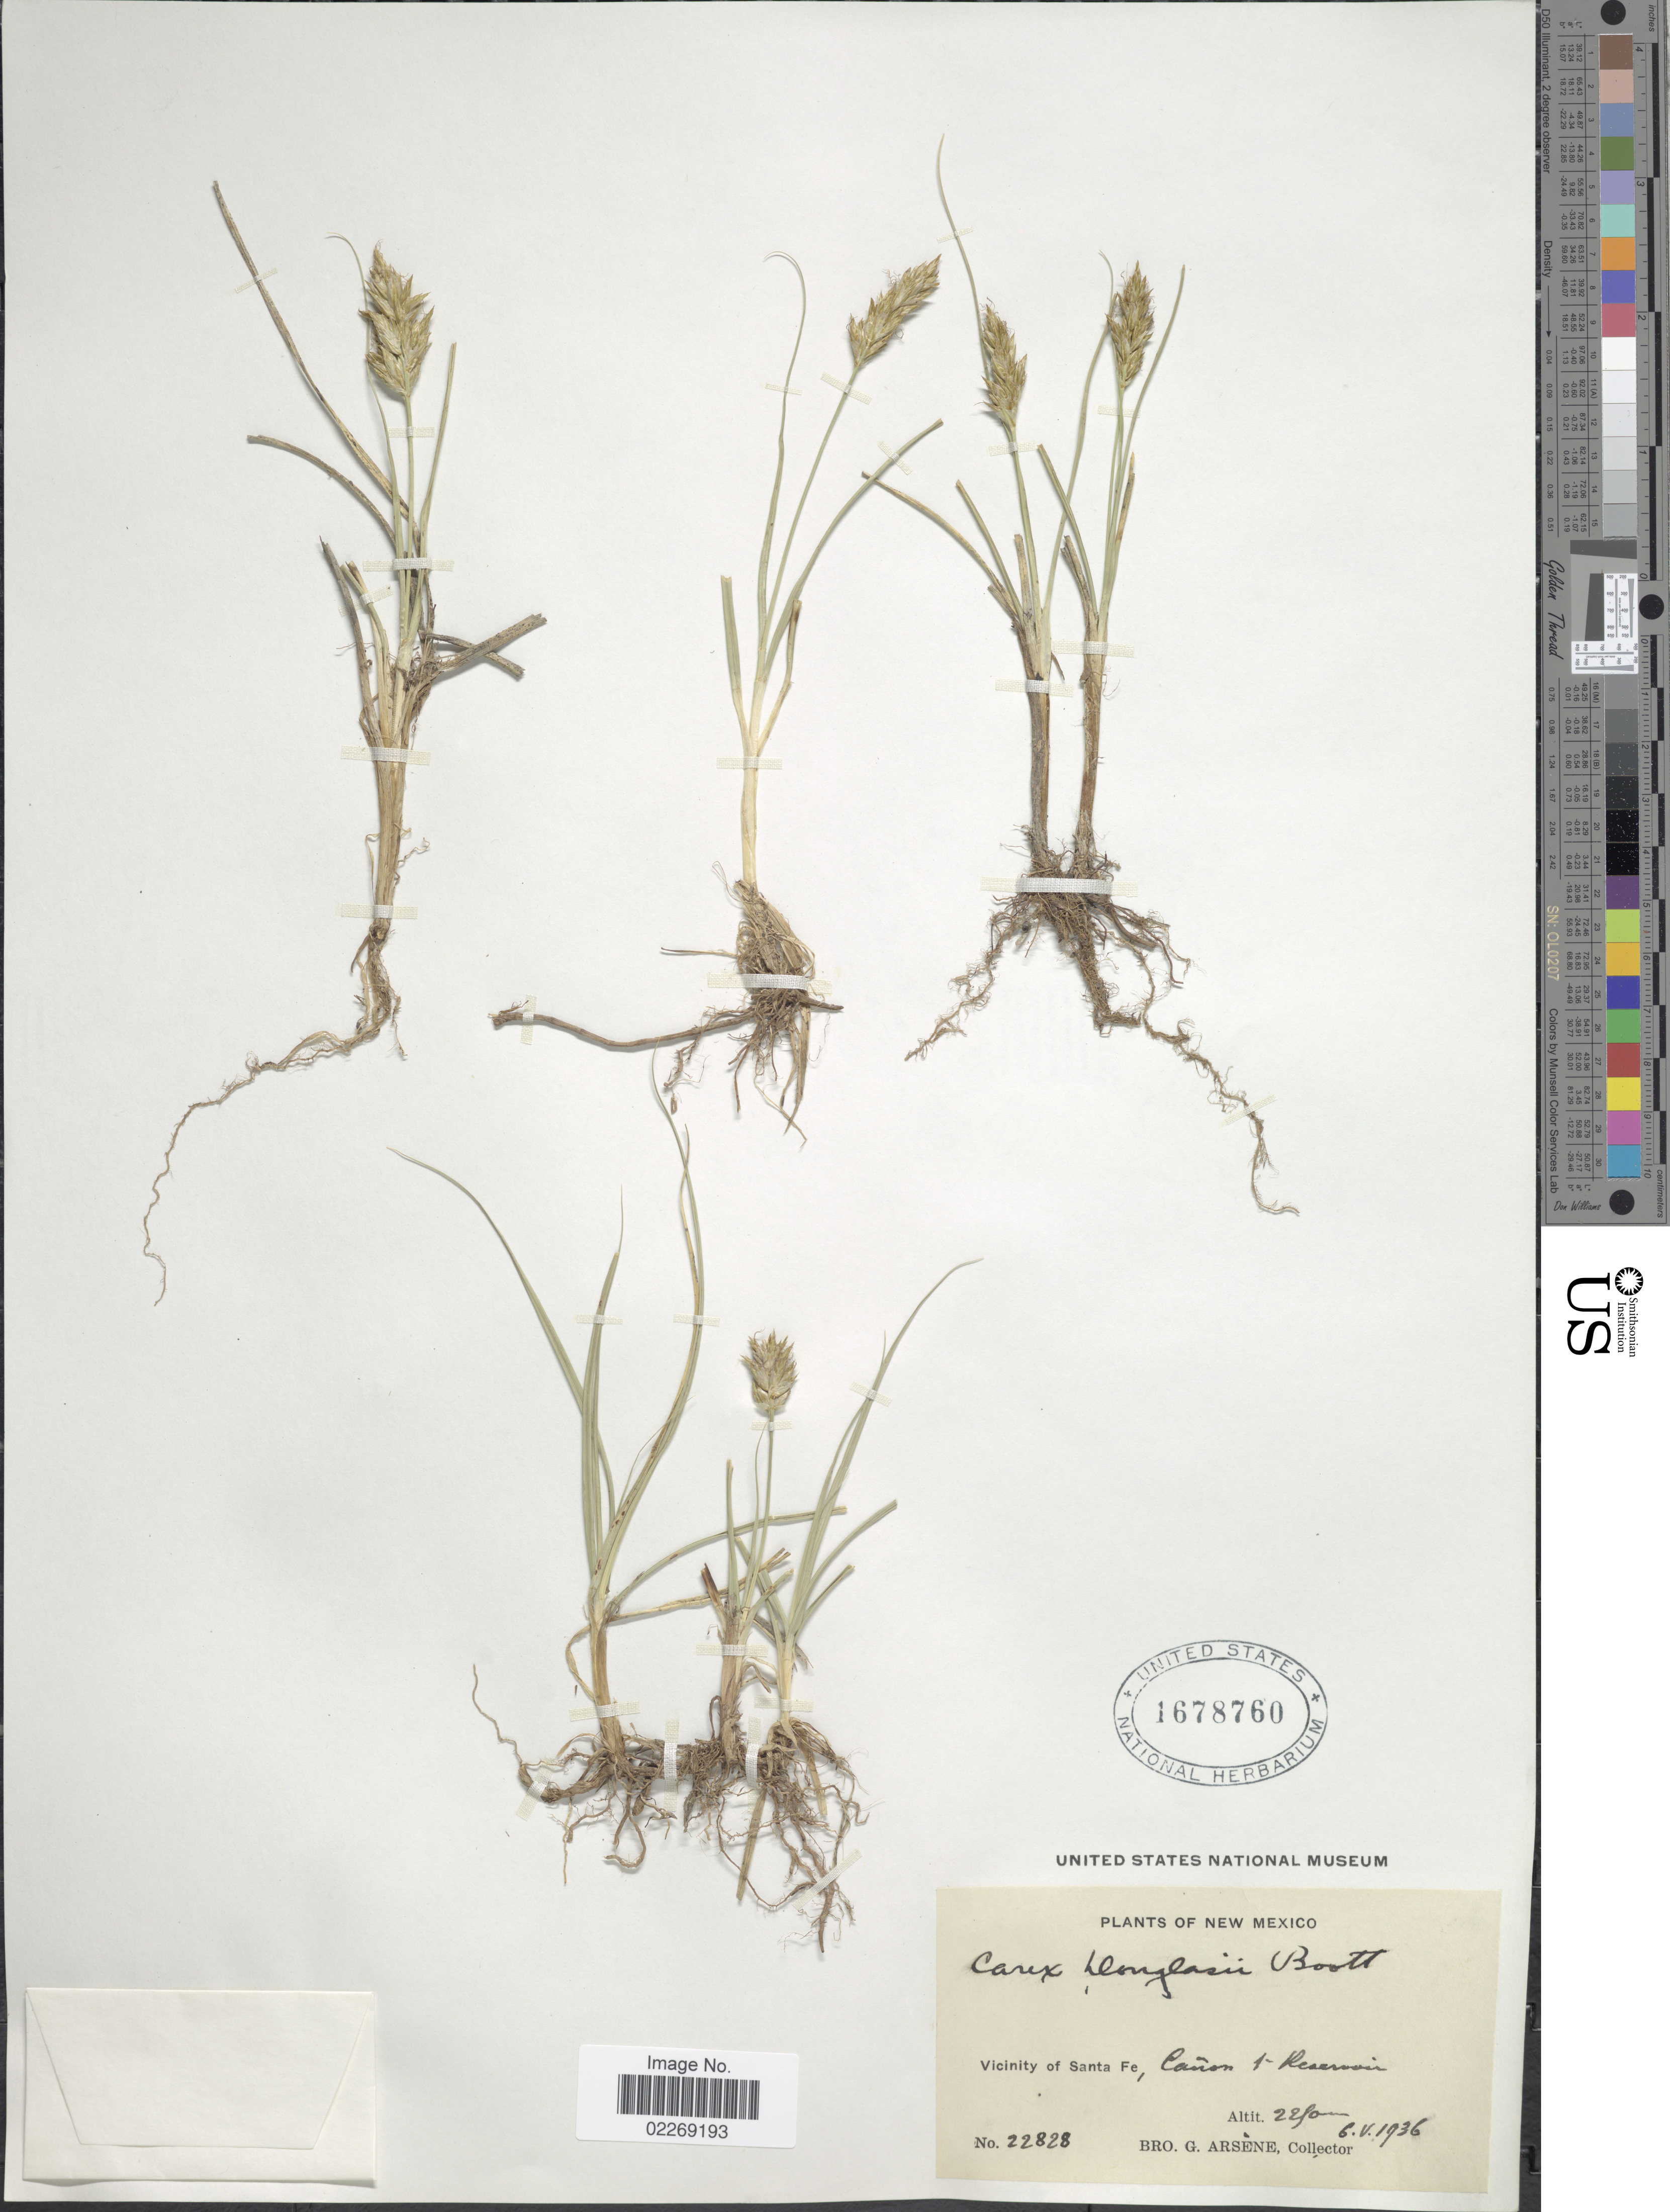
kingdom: Plantae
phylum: Tracheophyta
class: Liliopsida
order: Poales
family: Cyperaceae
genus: Carex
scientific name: Carex douglasii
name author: Boott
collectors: Bro. G. Arsène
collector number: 22828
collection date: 1936-05-06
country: United States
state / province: New Mexico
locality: Vicinity of Santa Fe, Cañon & Reservoir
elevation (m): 2250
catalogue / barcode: US 1678760